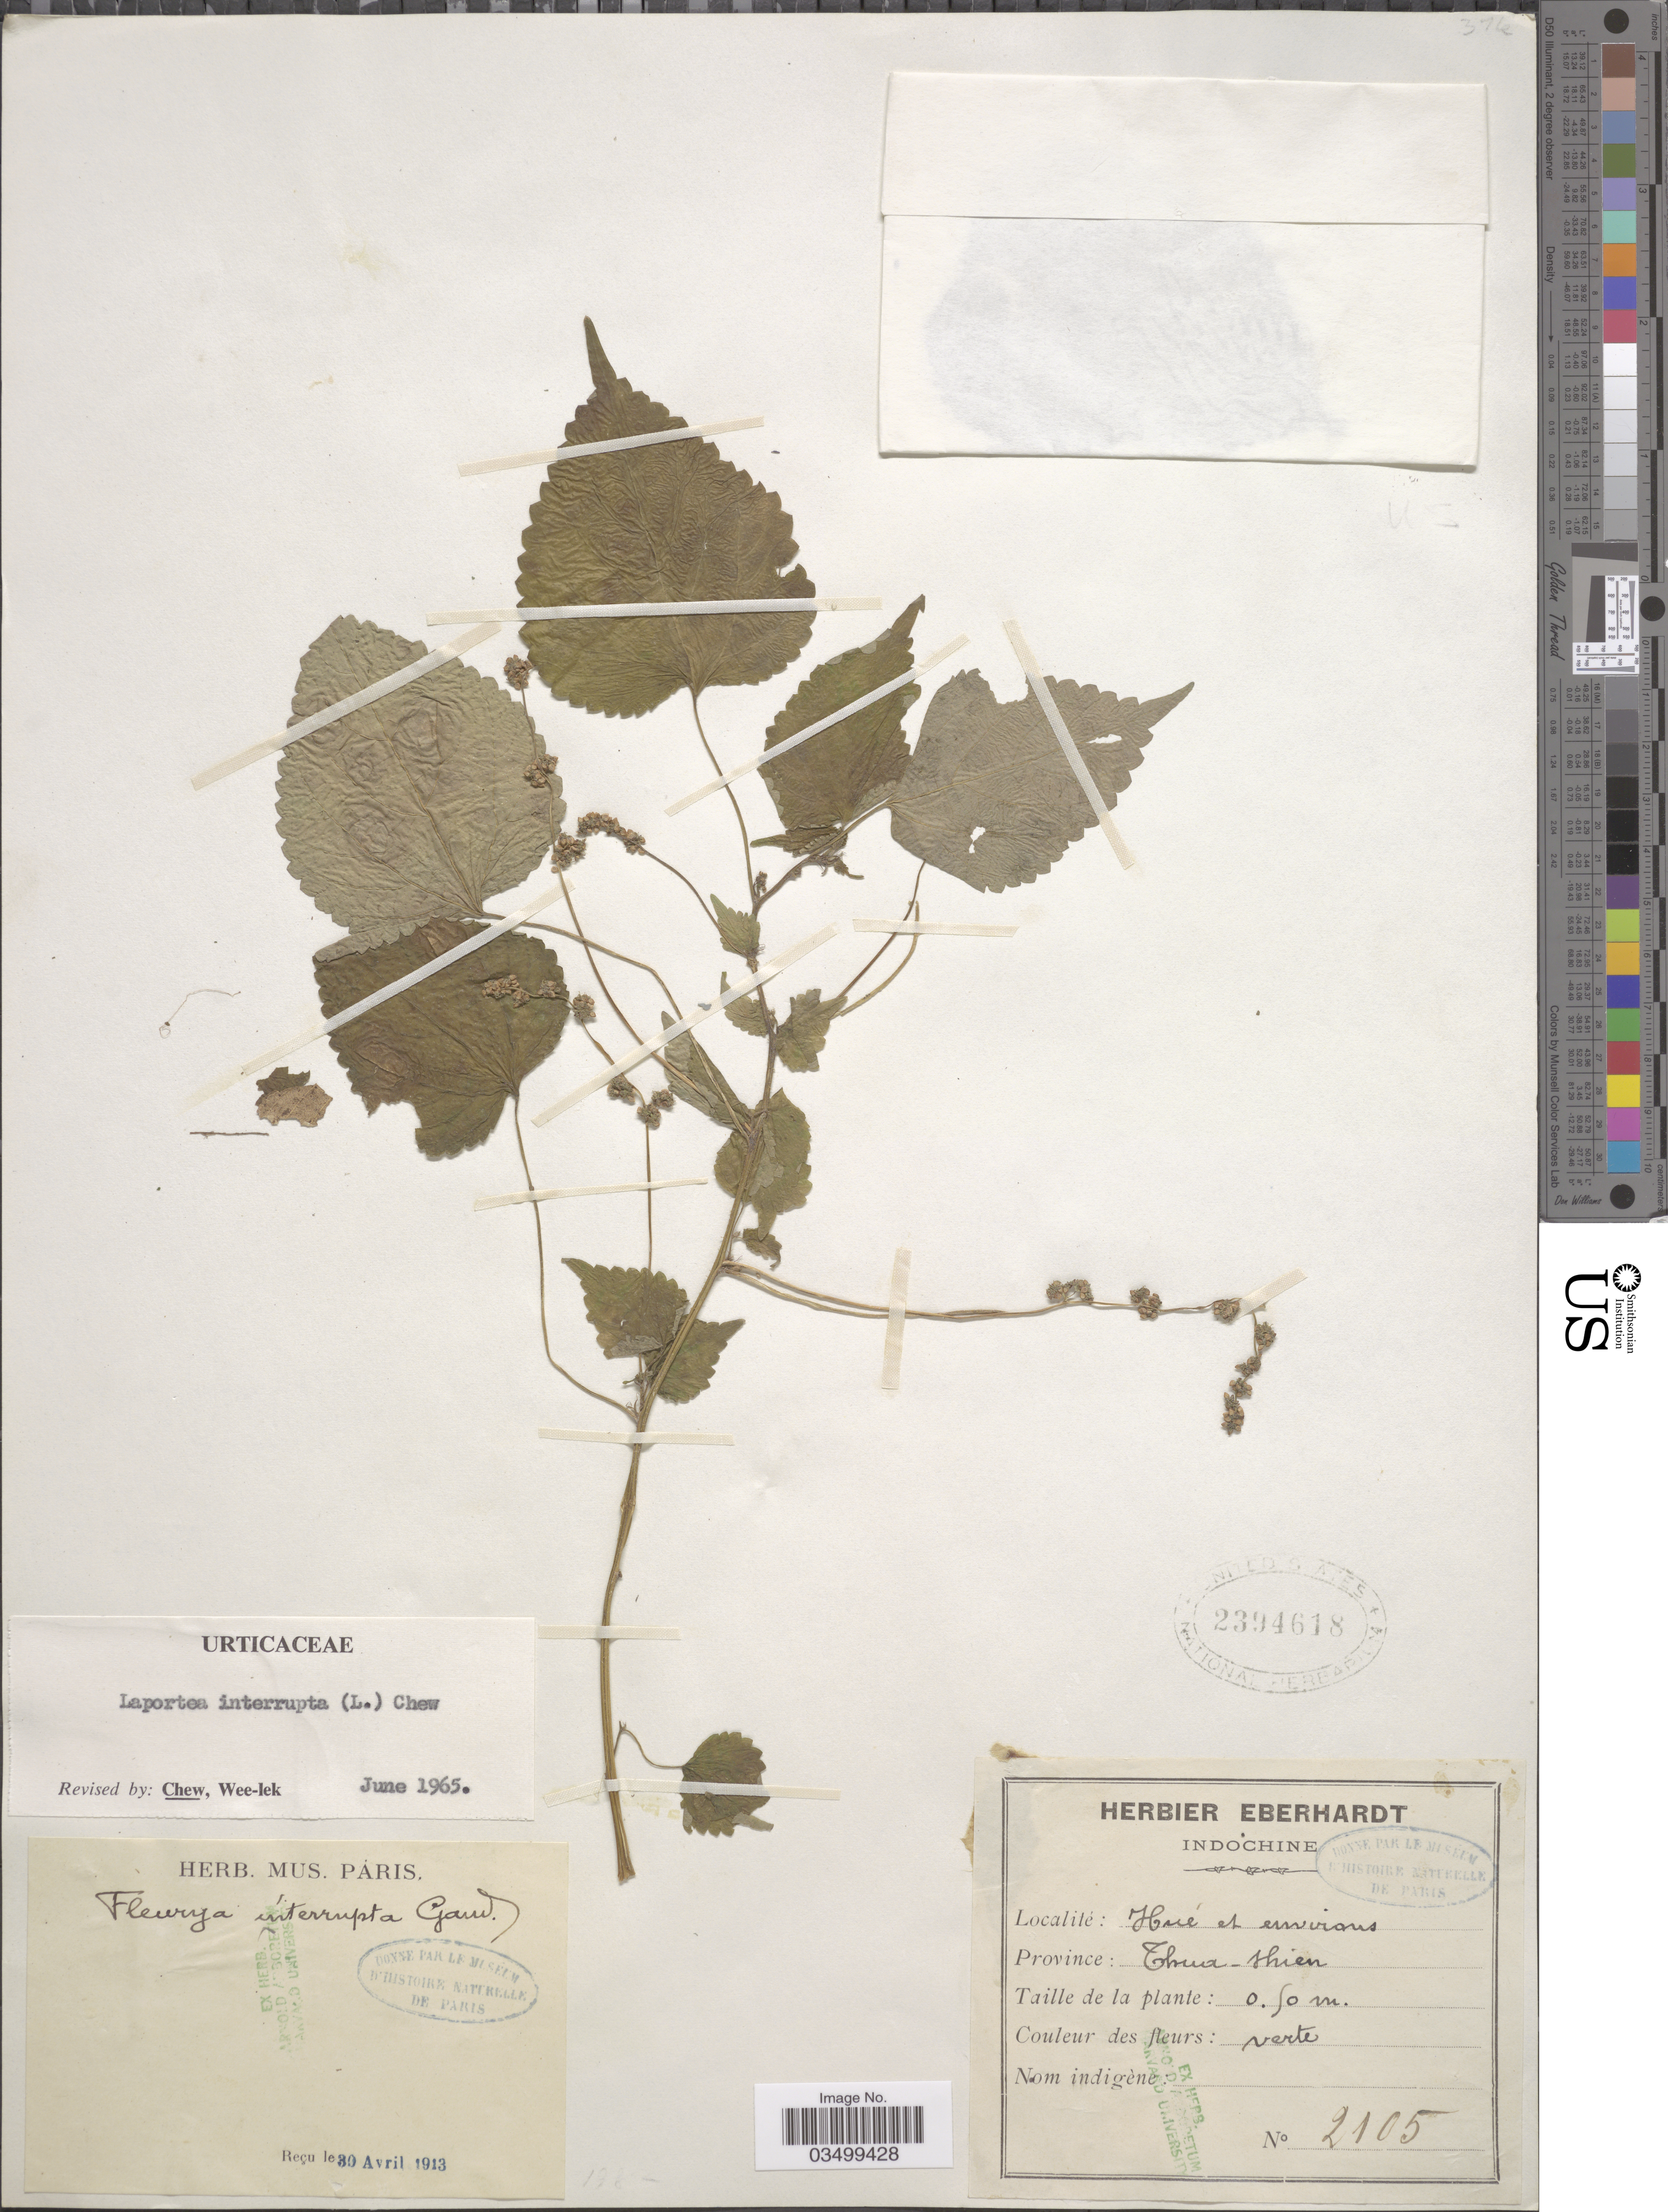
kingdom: Plantae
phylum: Tracheophyta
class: Magnoliopsida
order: Rosales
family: Urticaceae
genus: Laportea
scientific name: Laportea interrupta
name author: (L.) Chew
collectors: ex herb. Eberhardt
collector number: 2105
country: Vietnam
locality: Indochine. Hué et environs. Province: Thua-thien.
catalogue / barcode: US 2394618